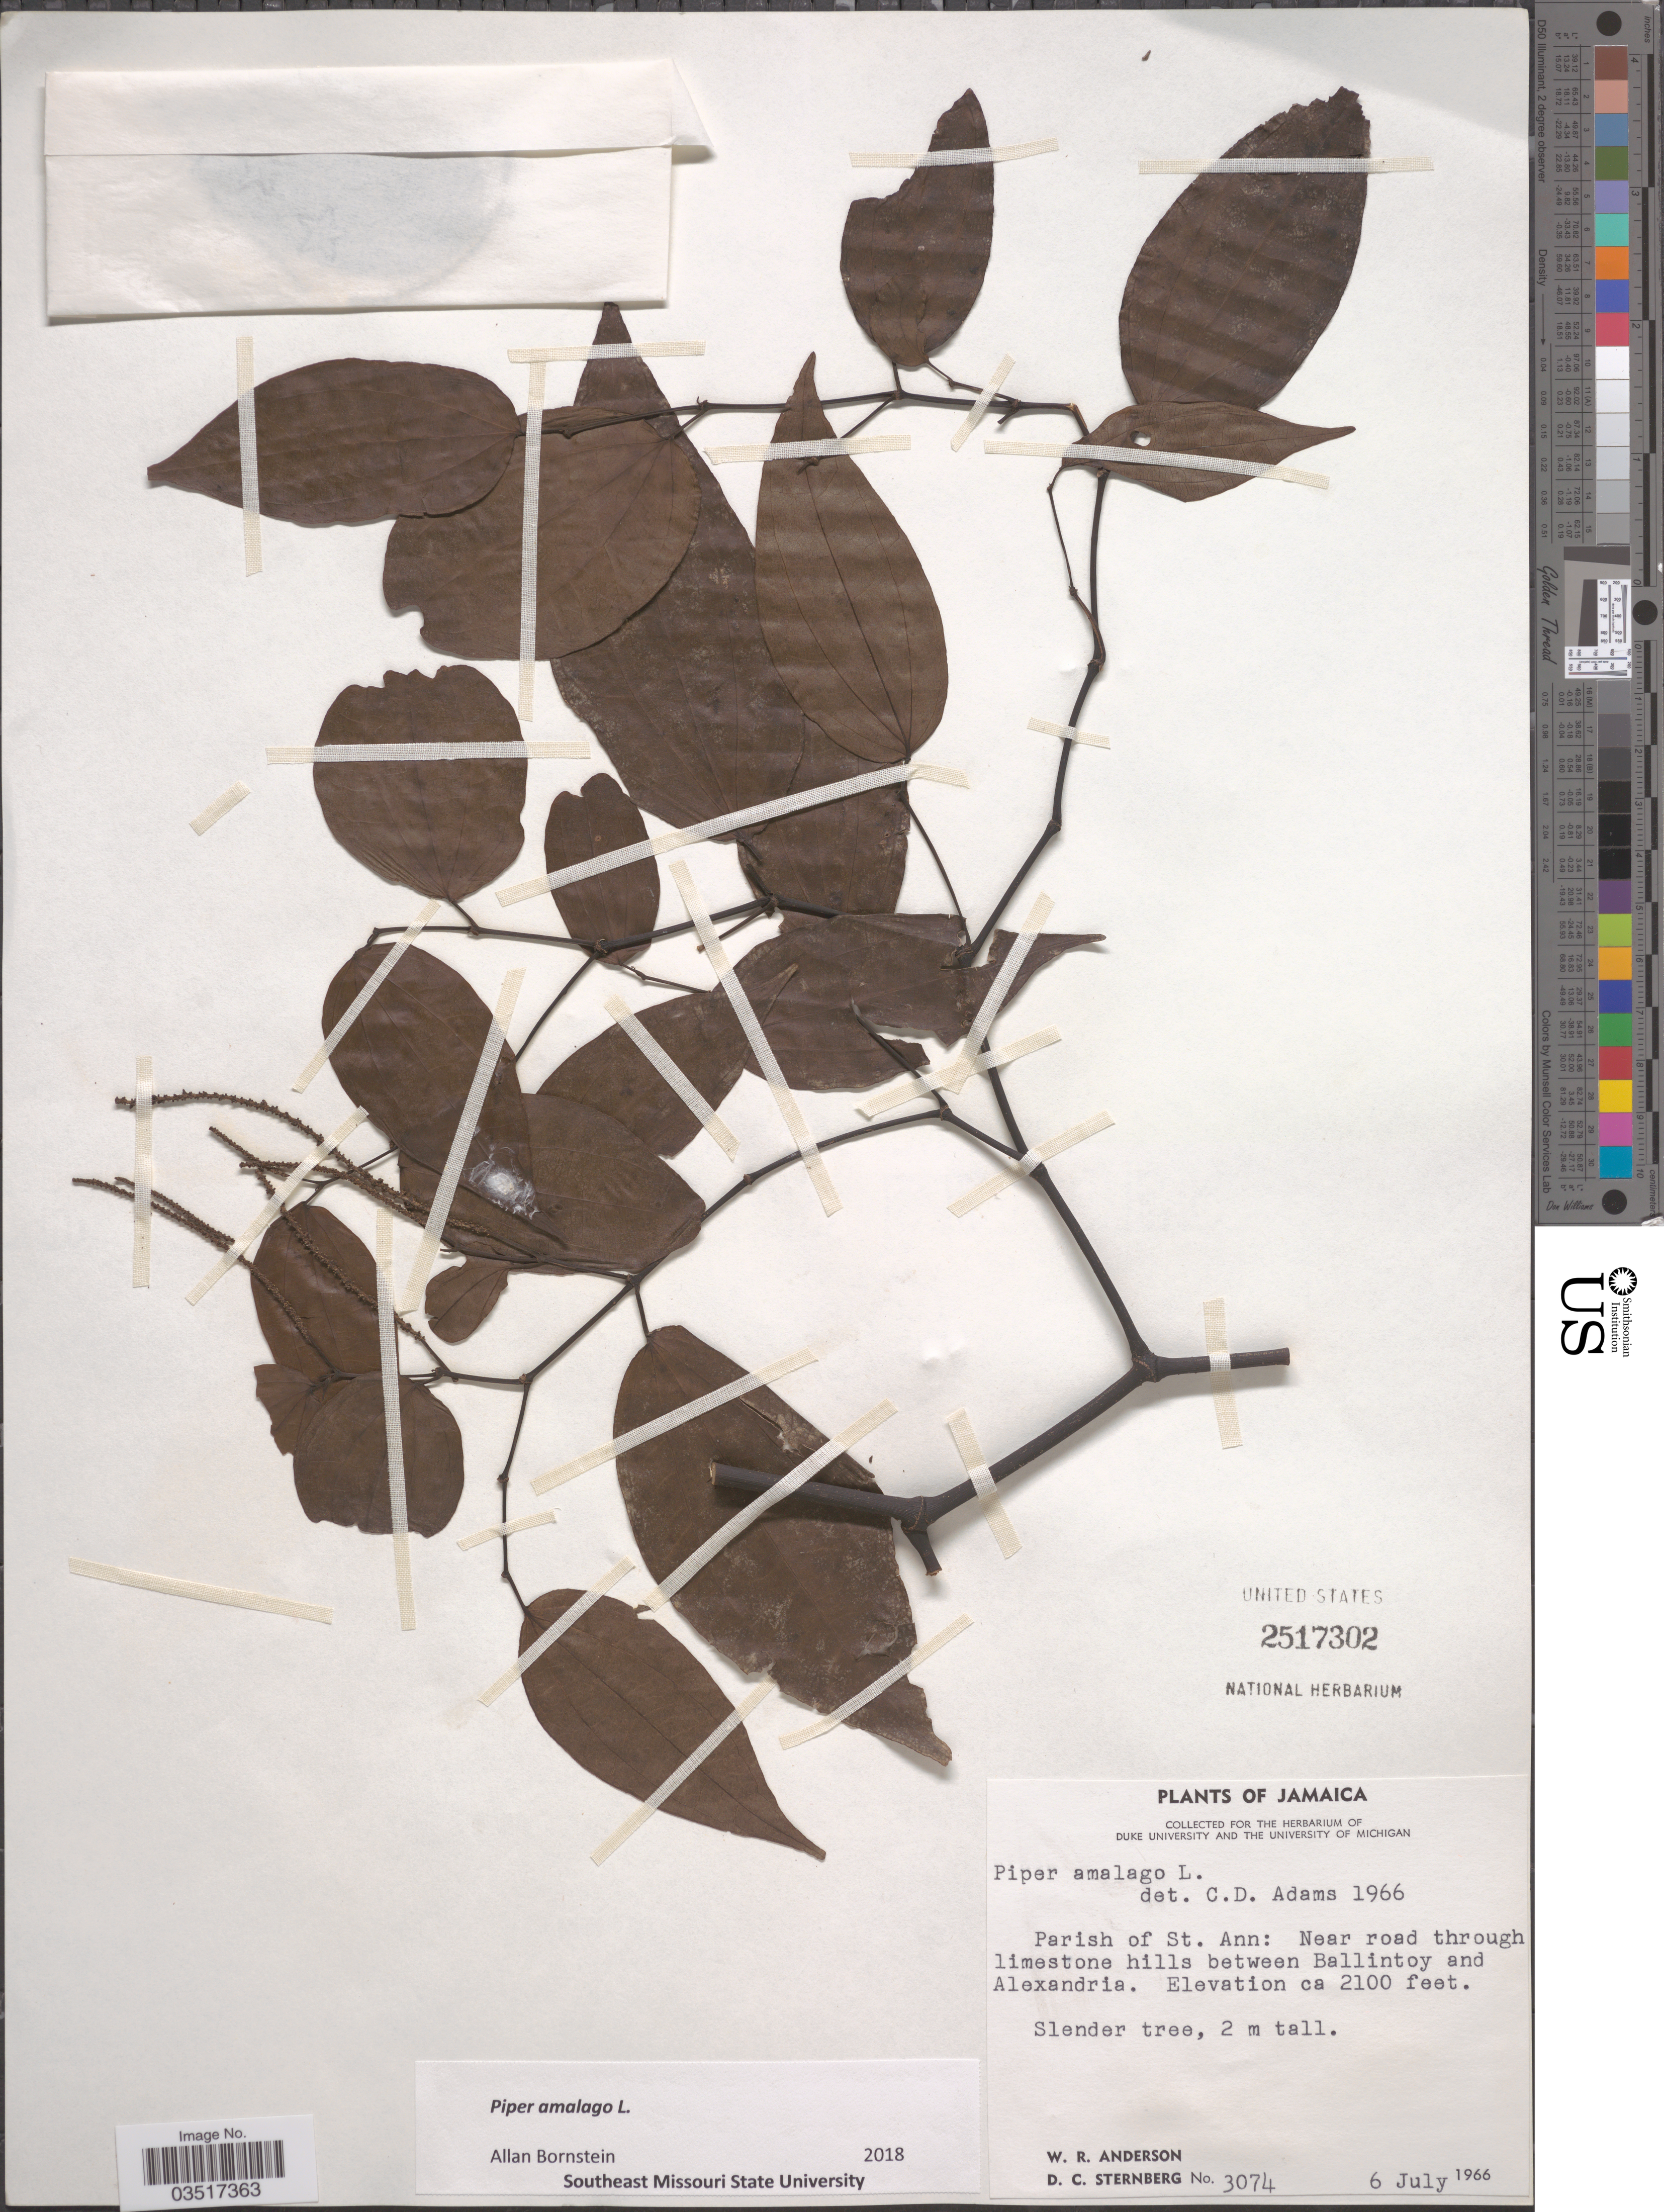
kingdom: Plantae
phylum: Tracheophyta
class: Magnoliopsida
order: Piperales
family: Piperaceae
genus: Piper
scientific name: Piper amalago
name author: L.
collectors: W. Anderson & D. Sternberg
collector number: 3074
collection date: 1966-07-06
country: Jamaica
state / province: Saint Ann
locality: Parish of St. Ann: Near road through limestone hills between Ballintoy and Alexandria.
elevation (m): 640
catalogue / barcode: US 2517302